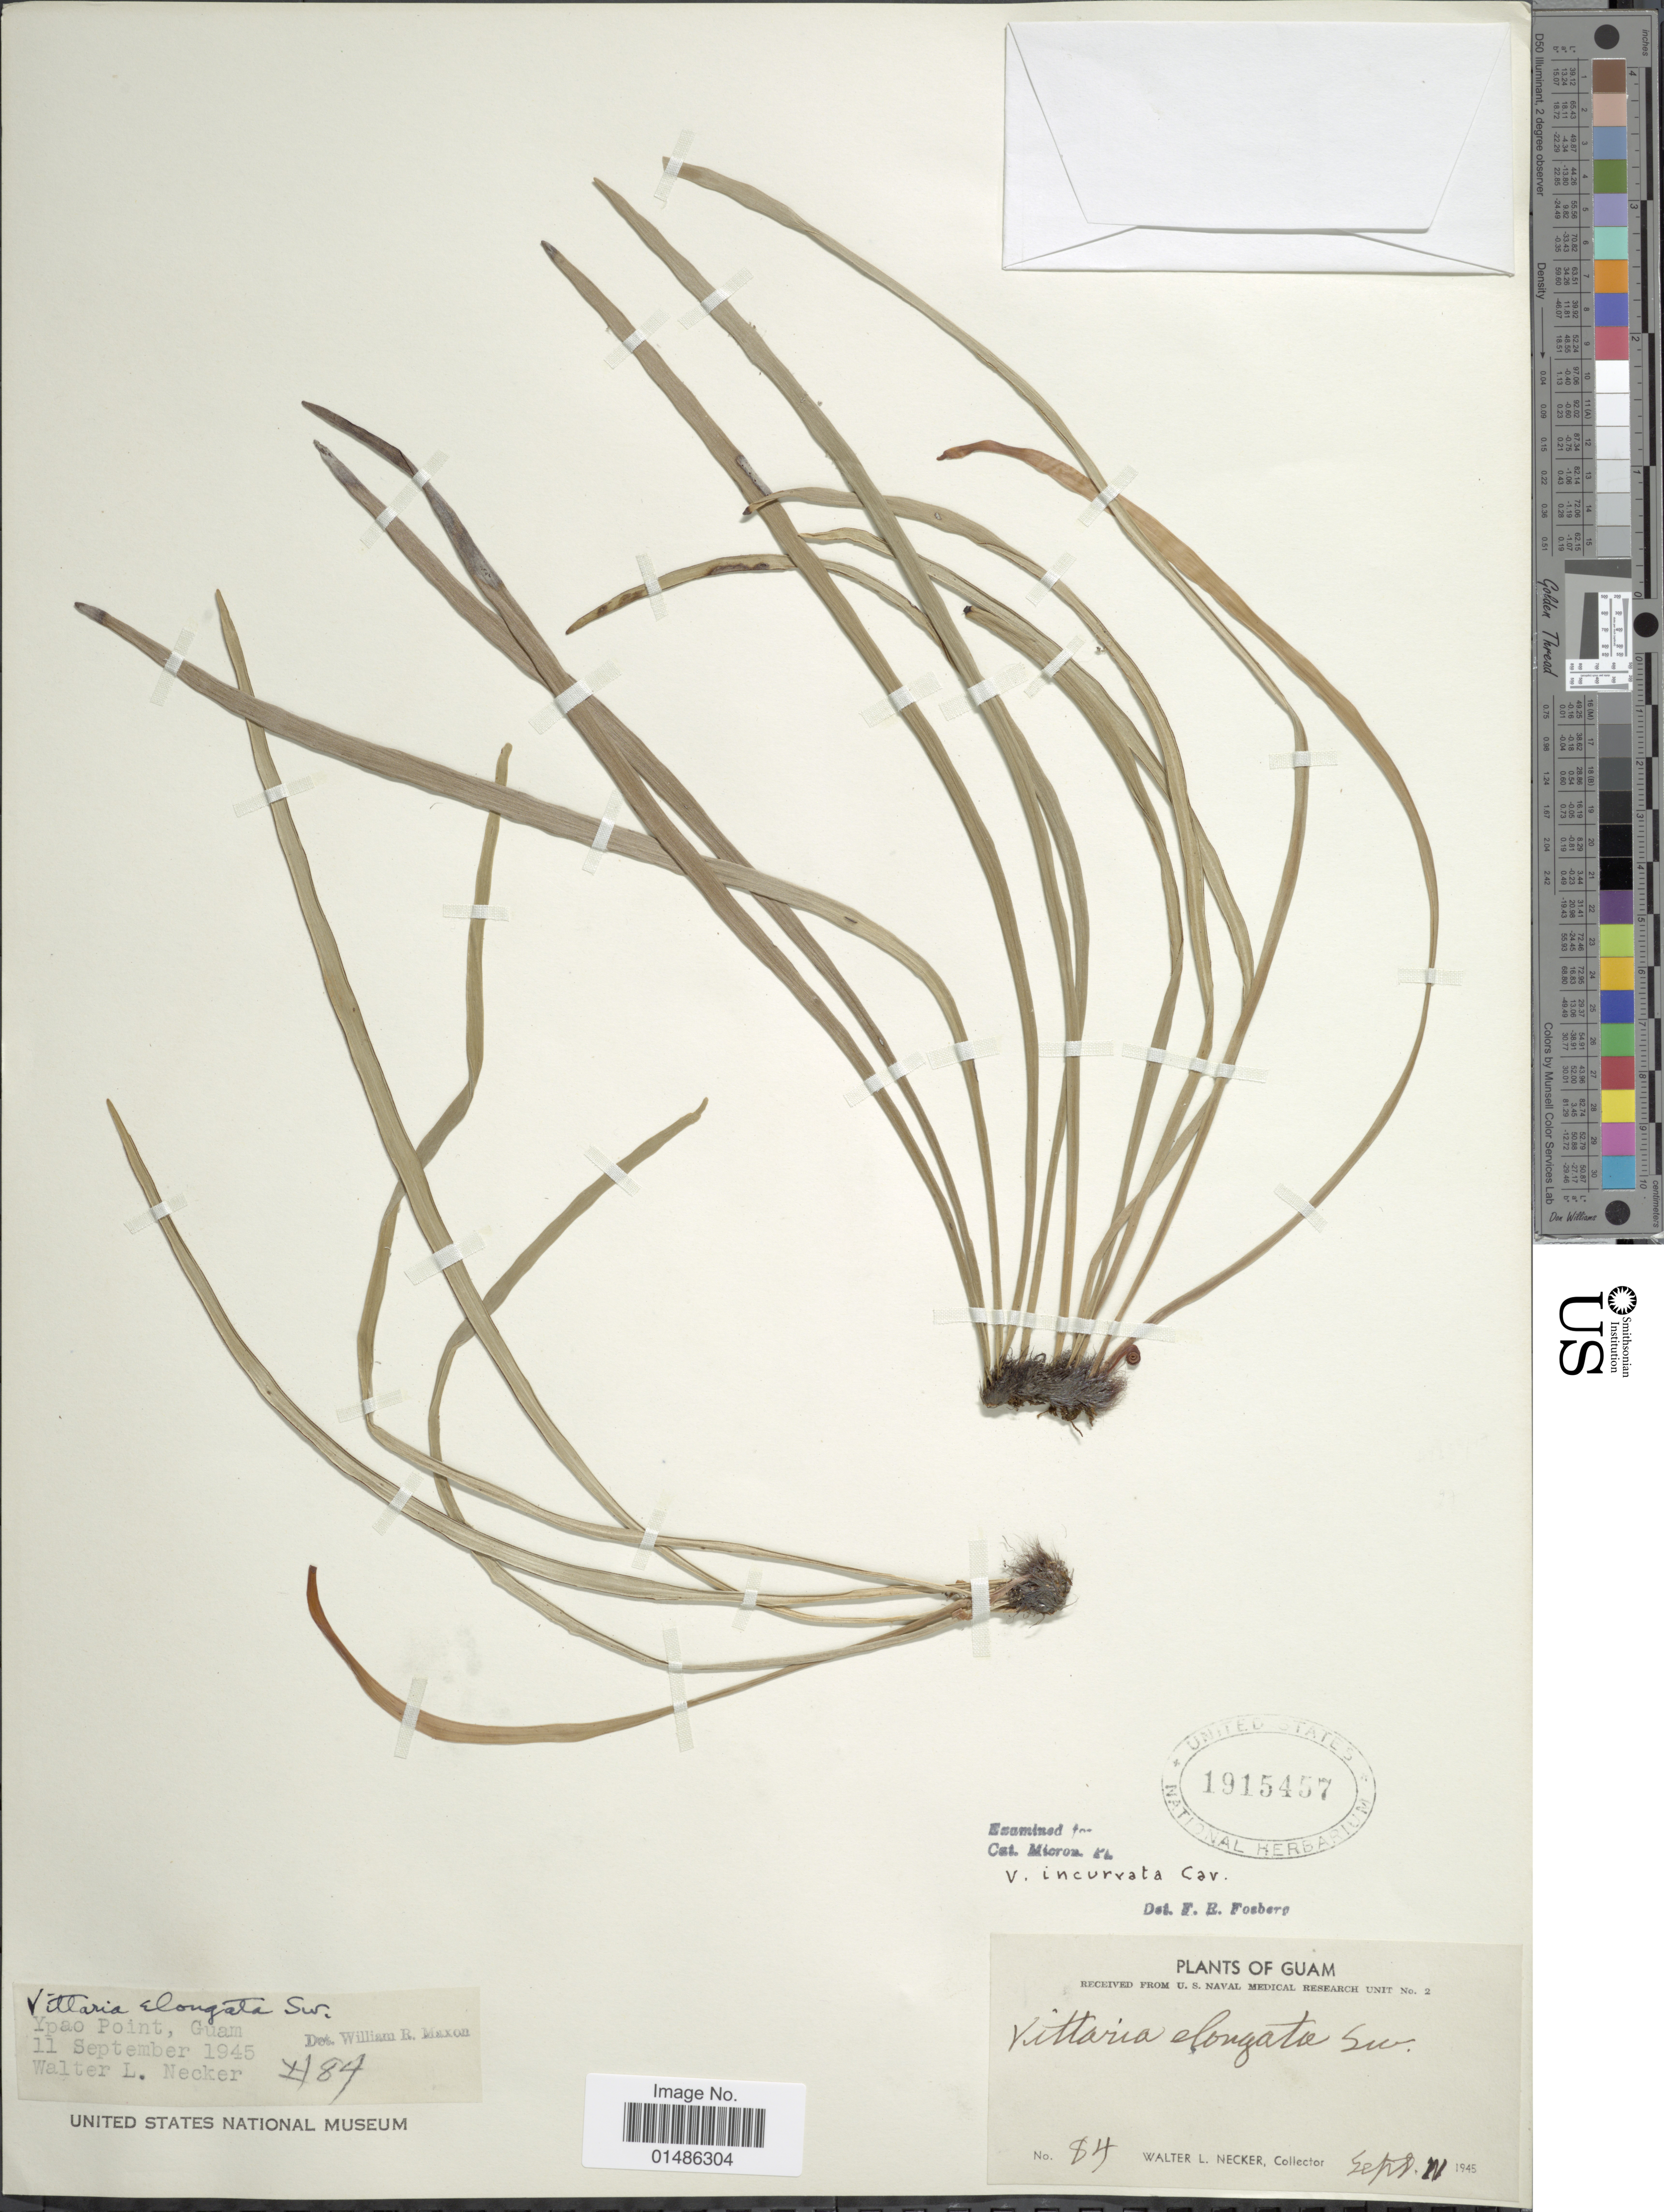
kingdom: Plantae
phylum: Tracheophyta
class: Polypodiopsida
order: Polypodiales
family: Pteridaceae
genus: Haplopteris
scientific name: Haplopteris ensiformis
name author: (Sw.) E.H. Crane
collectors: W. L. Necker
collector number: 84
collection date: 1945-09-11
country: Guam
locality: Ypao Point.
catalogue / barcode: US 1915457